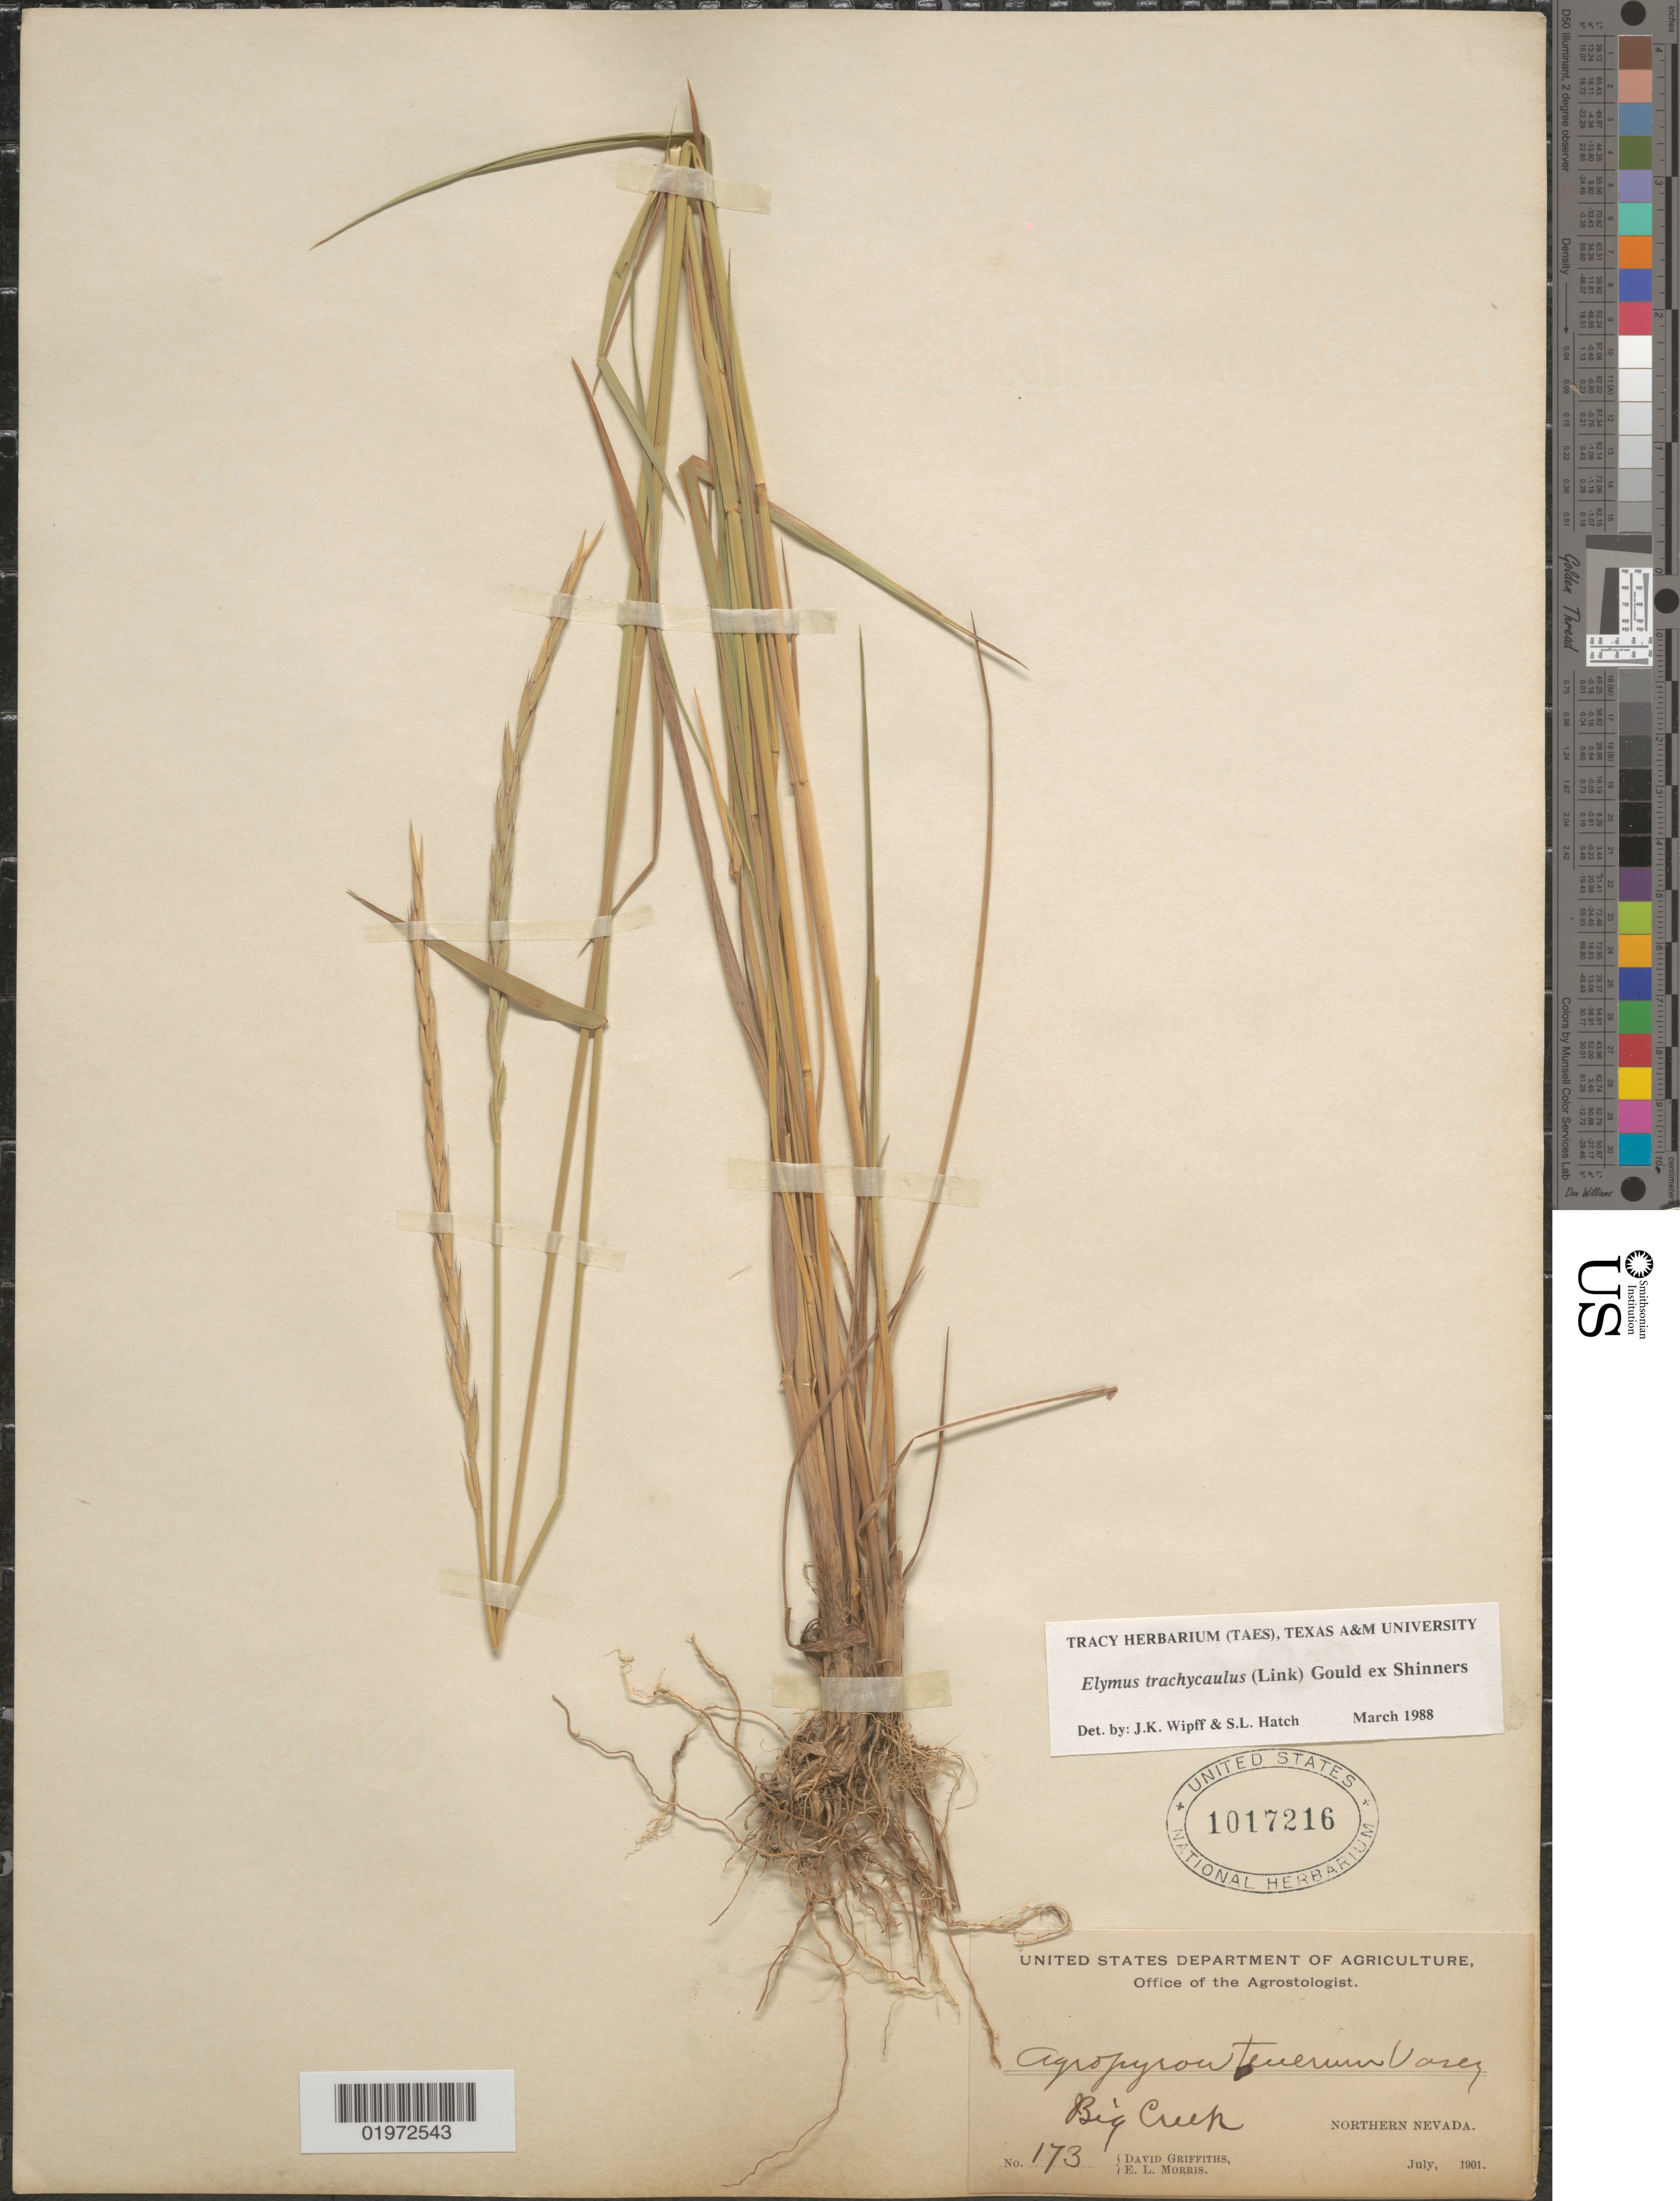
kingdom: Plantae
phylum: Tracheophyta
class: Liliopsida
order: Poales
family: Poaceae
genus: Elymus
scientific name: Elymus trachycaulus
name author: (Link) Gould ex Shinners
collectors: D. Griffiths & E. Morris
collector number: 173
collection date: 1901-07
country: United States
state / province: Nevada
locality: Big Creek. Northern Nevada.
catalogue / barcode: US 1017216